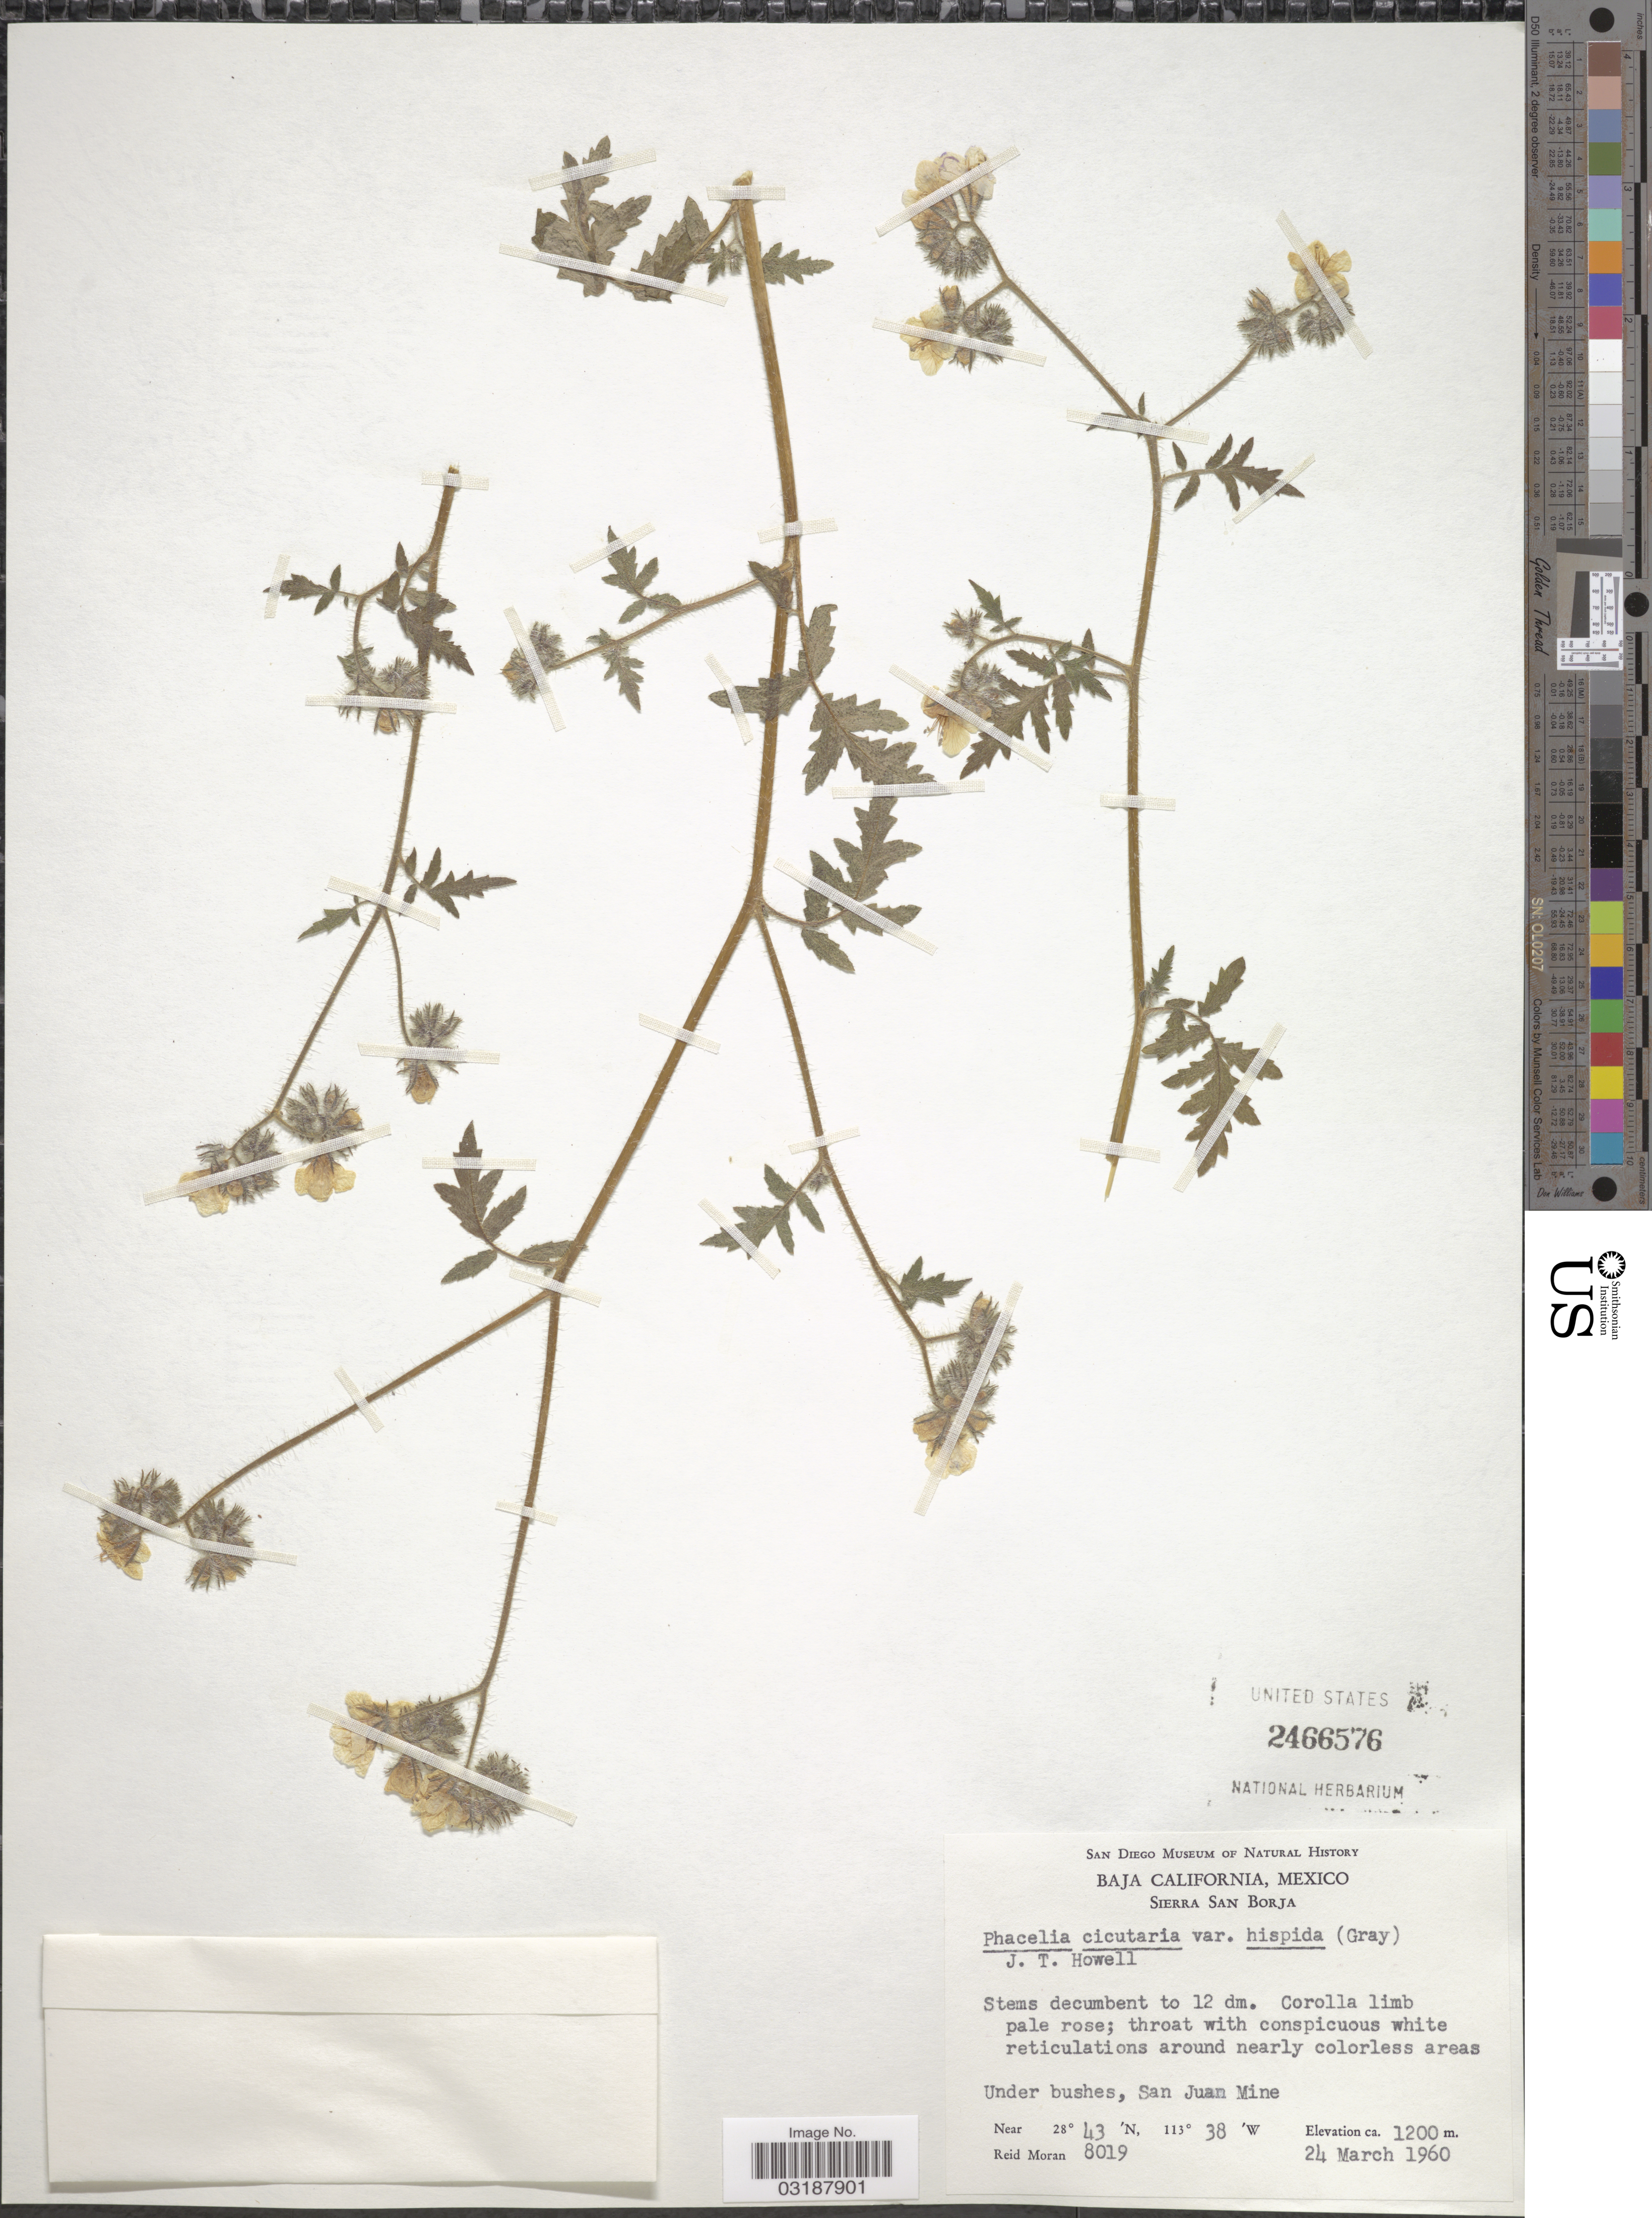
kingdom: Plantae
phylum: Tracheophyta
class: Magnoliopsida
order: Boraginales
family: Hydrophyllaceae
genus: Phacelia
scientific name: Phacelia cicutaria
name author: Greene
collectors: R. Moran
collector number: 8019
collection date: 1960-03-24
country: Mexico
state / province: Baja California Norte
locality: Sierra San Borja, Under bushes, San Juan Mine.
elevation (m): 1200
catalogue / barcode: US 2466576